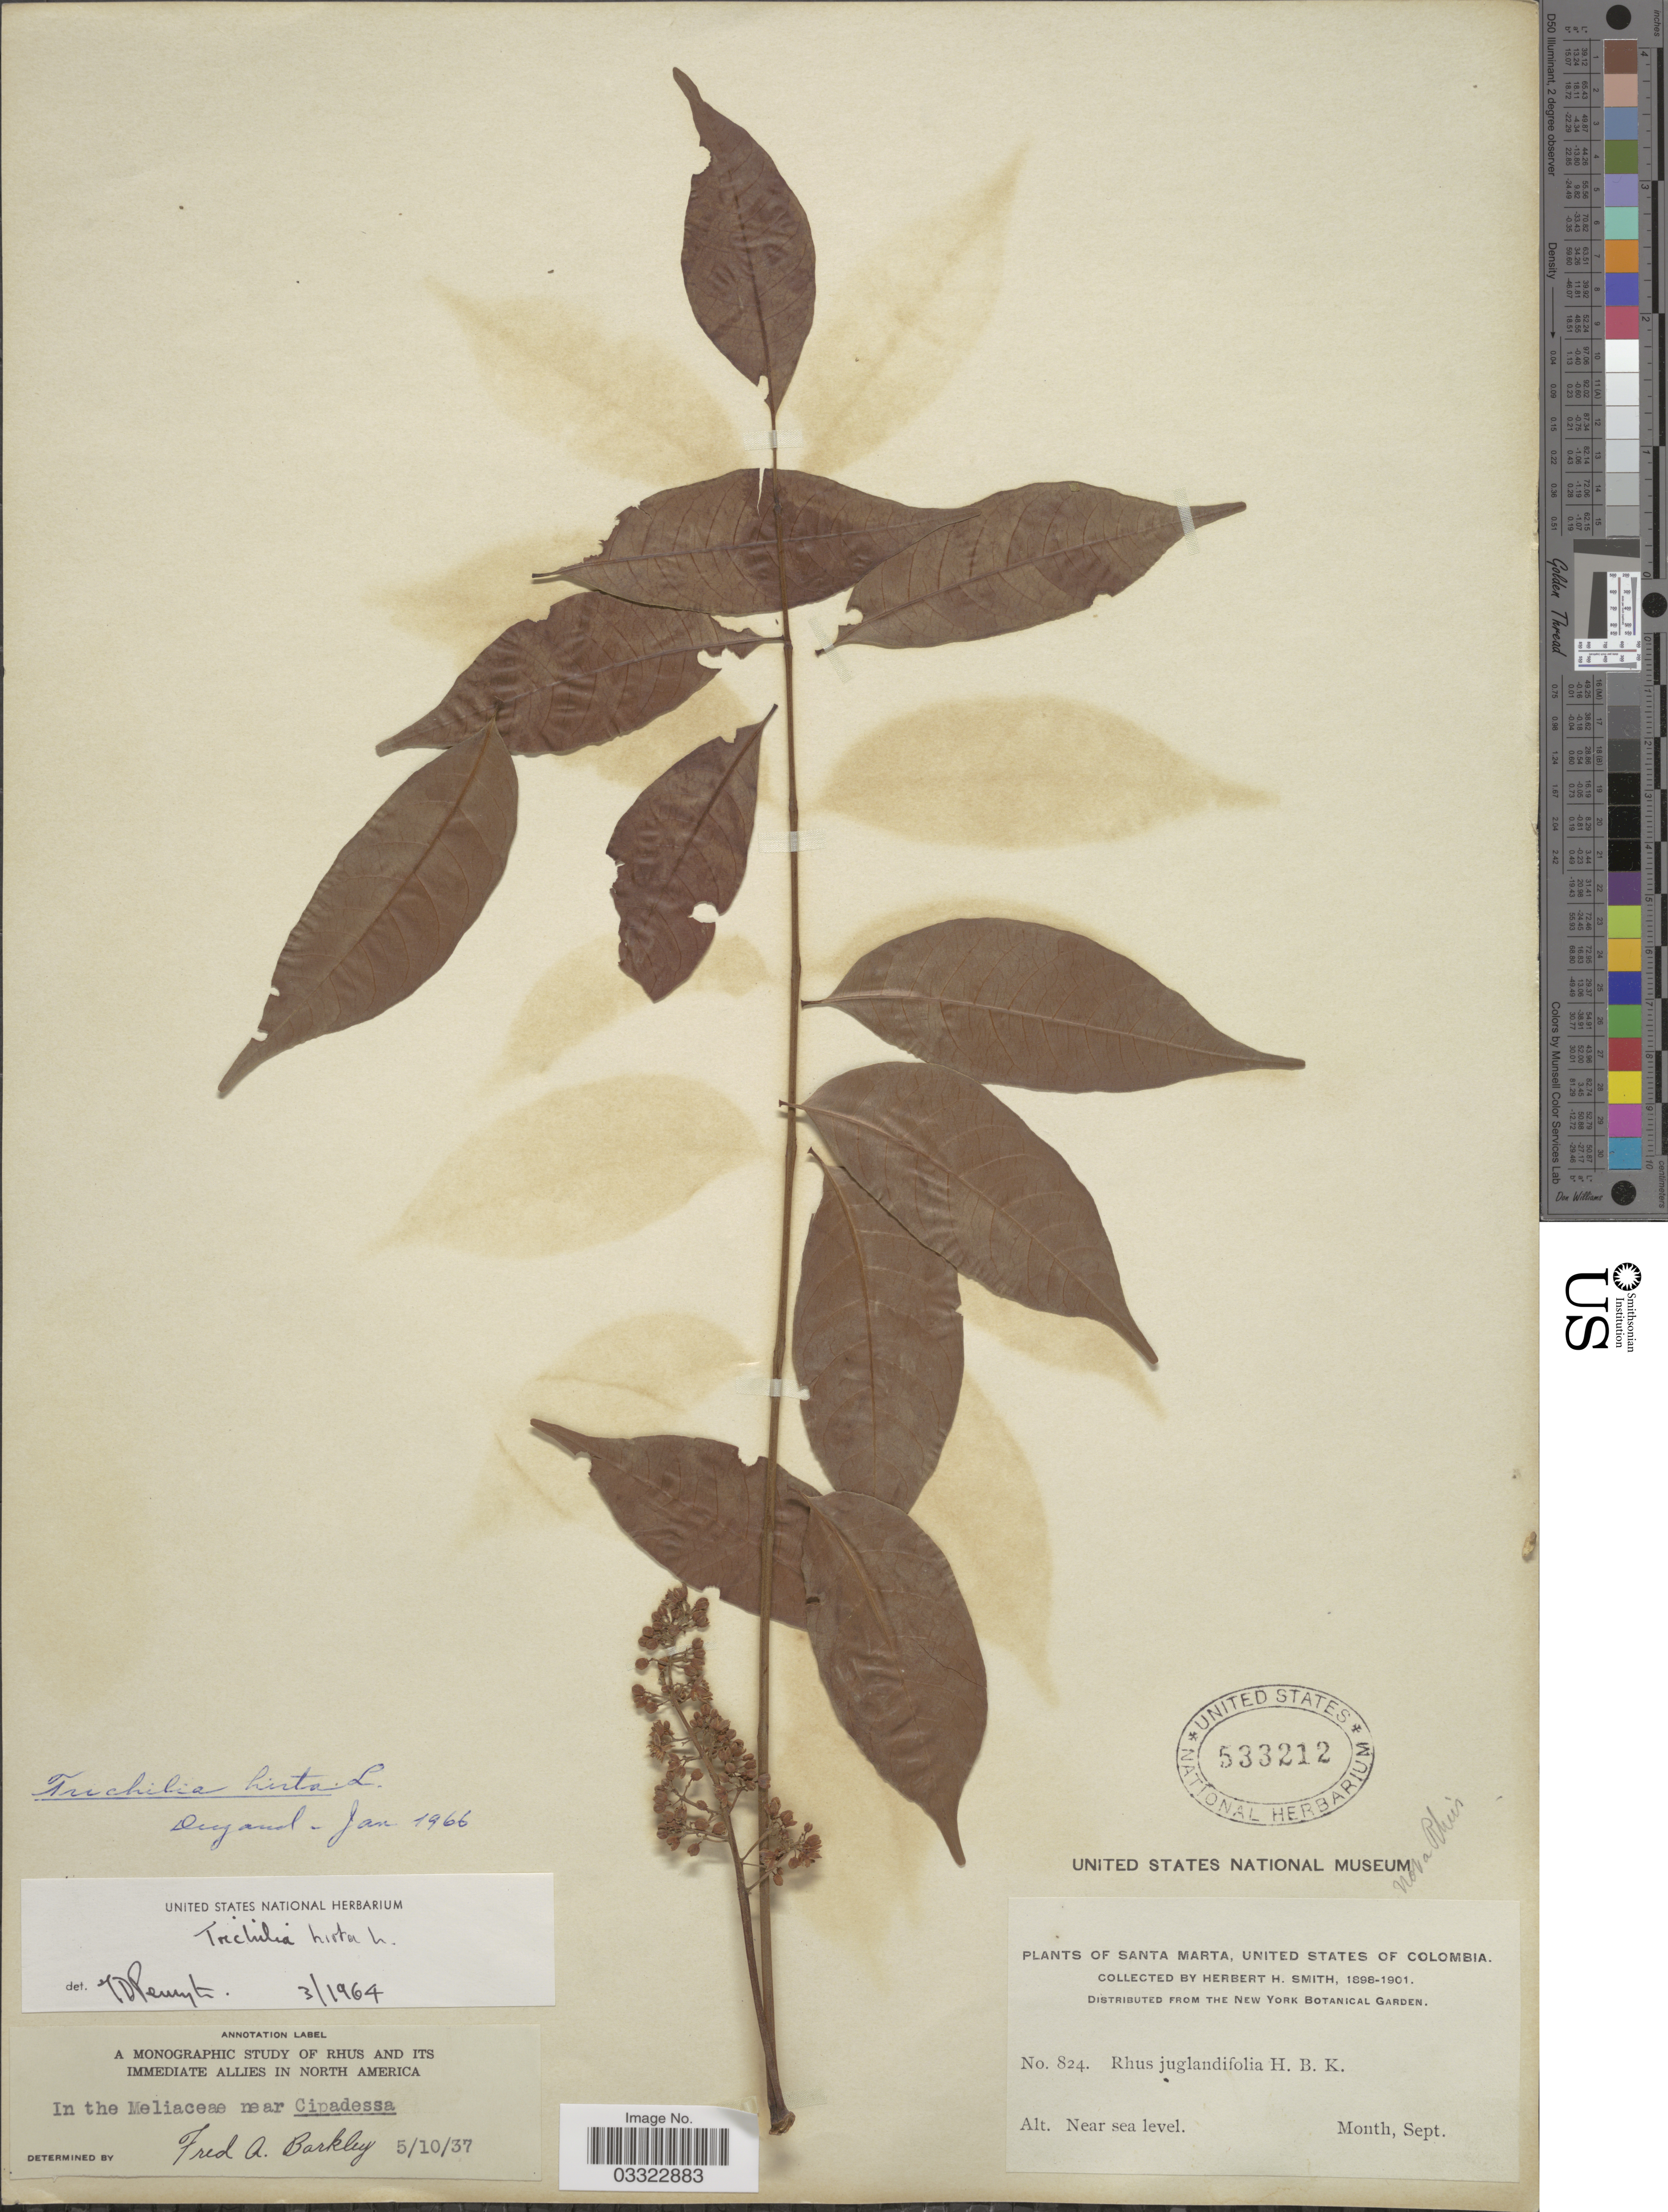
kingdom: Plantae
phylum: Tracheophyta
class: Magnoliopsida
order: Sapindales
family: Meliaceae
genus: Trichilia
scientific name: Trichilia hirta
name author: L.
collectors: Herbert H. Smith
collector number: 824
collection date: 1898-09/1901-09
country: Colombia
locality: Santa Marta, United States of Colombia.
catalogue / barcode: US 533212